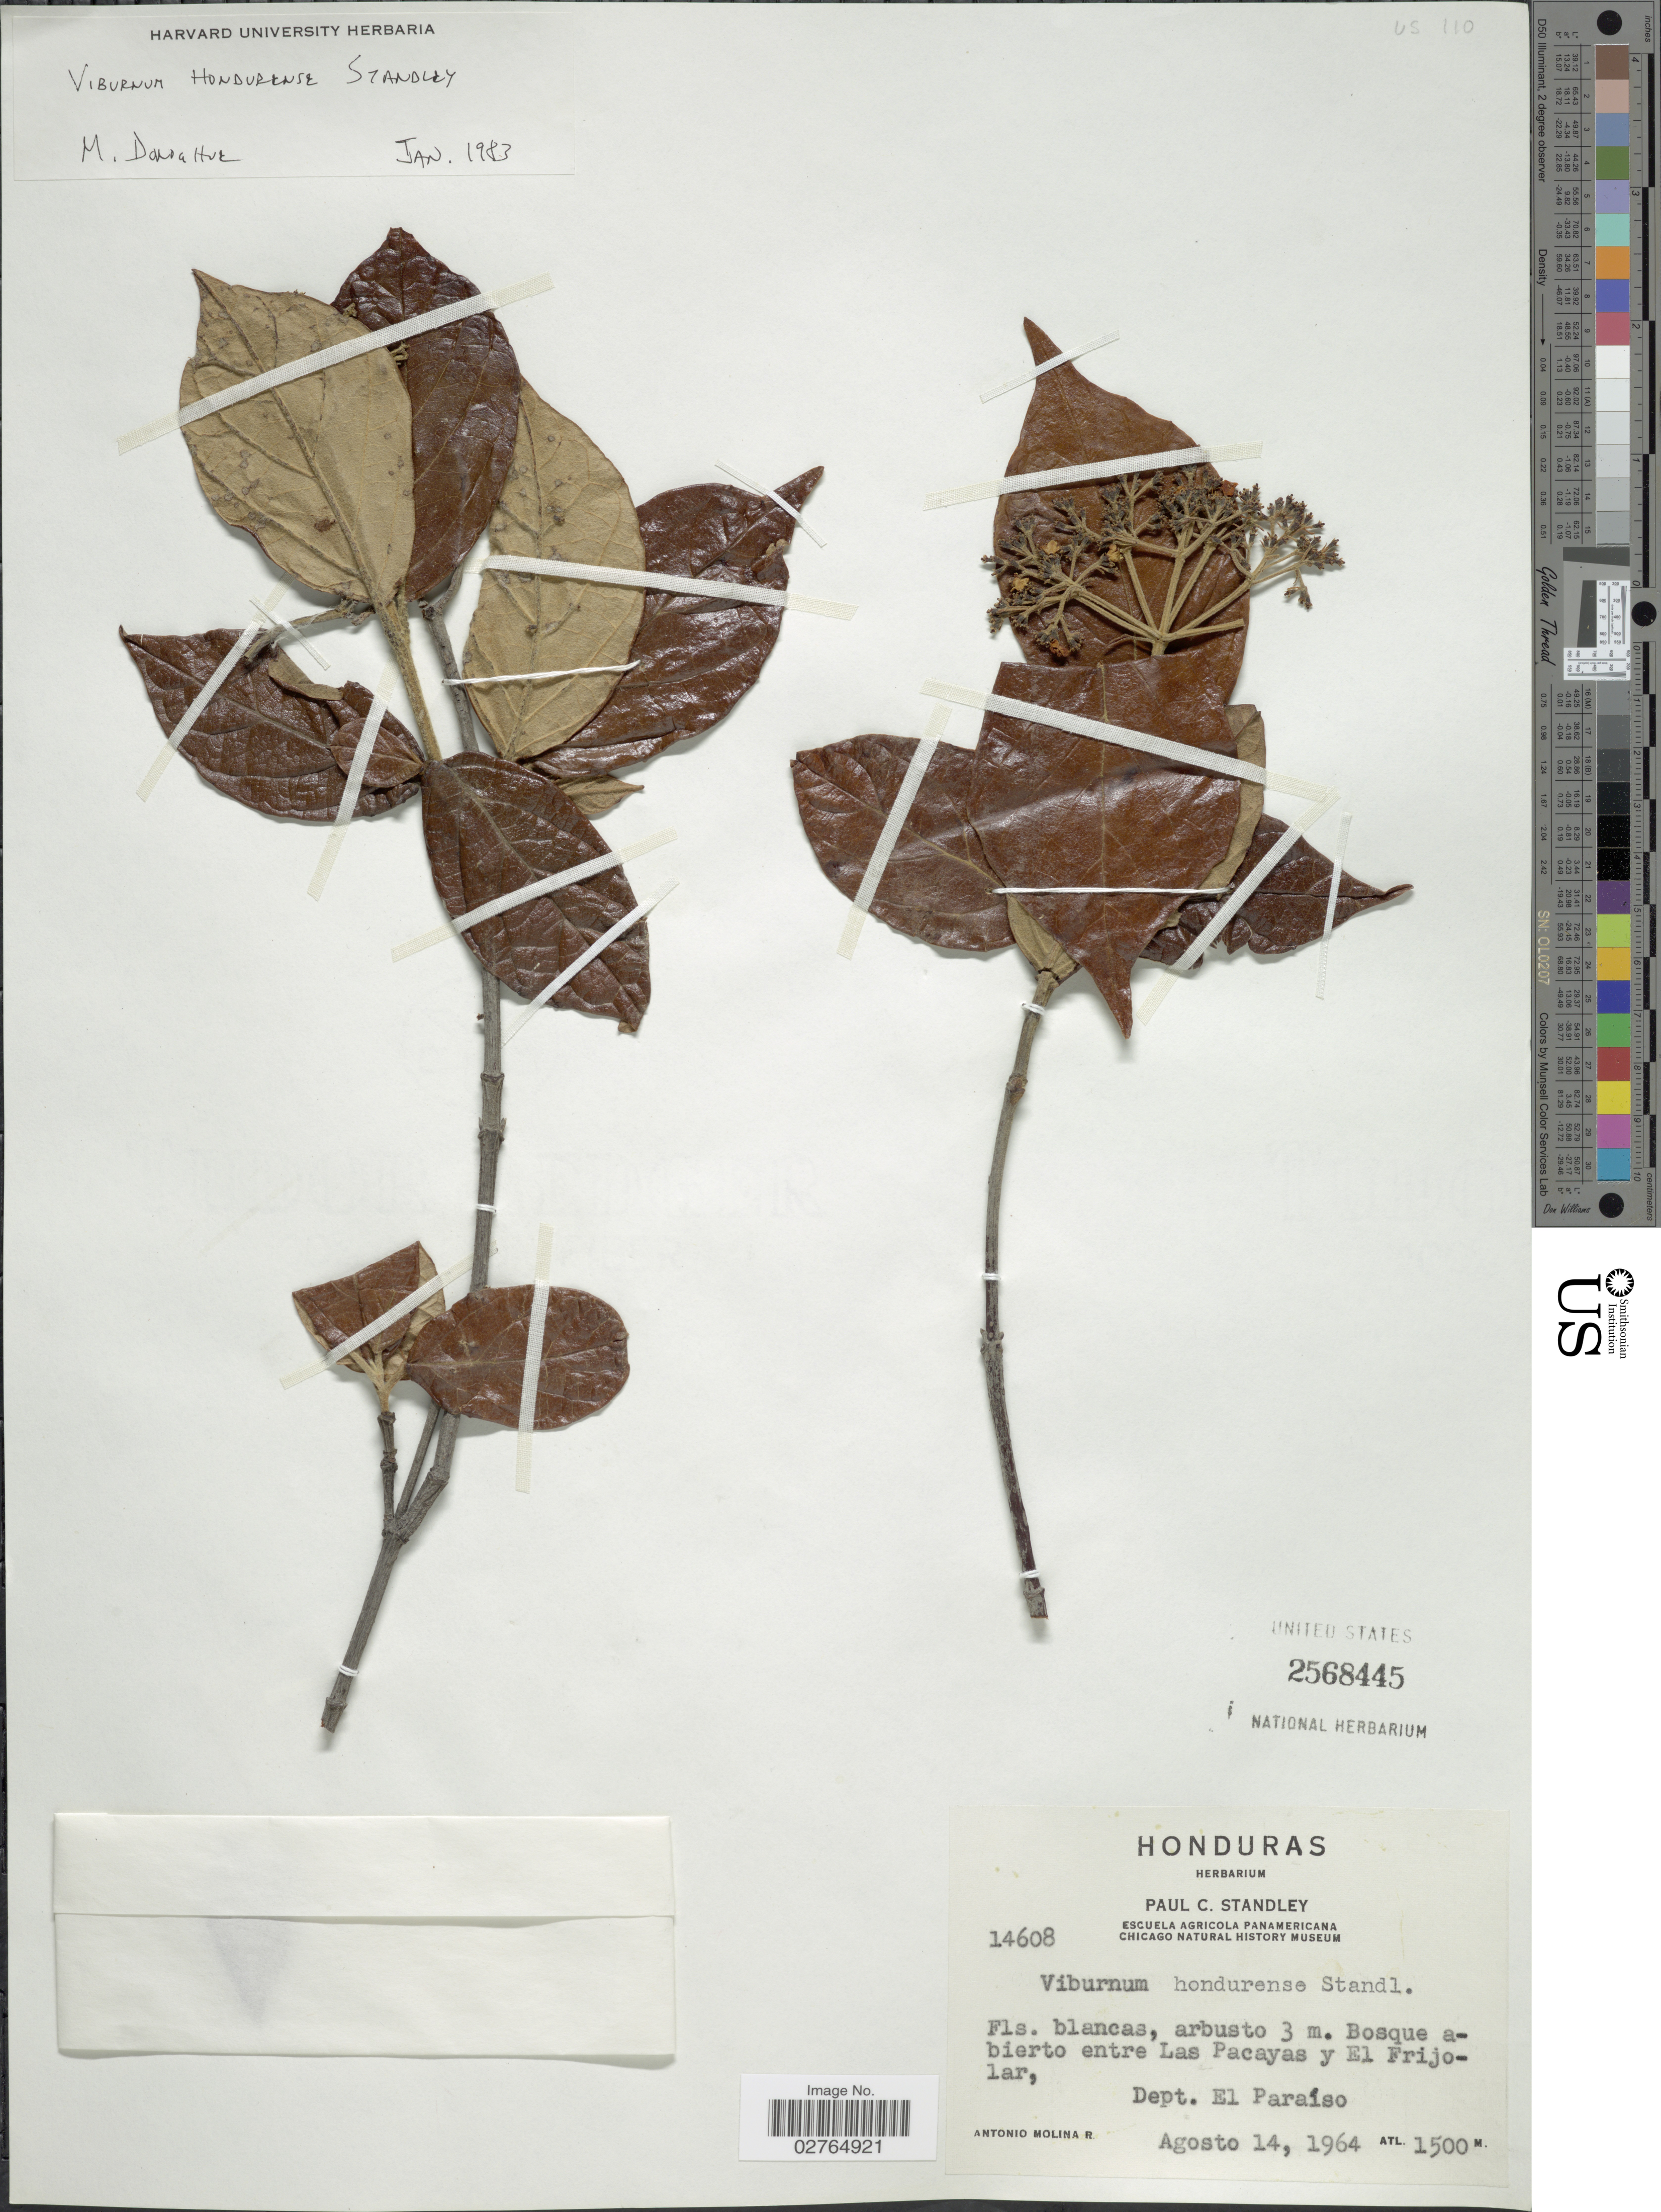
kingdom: Plantae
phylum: Tracheophyta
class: Magnoliopsida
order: Dipsacales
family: Viburnaceae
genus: Viburnum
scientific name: Viburnum hondurense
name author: Standl.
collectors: A. Molina R.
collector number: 14608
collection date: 1964-08-14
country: Honduras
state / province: El Paraíso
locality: Bosque abierto entre Las Pacayas y El Frijolar, Dept. El Paraíso.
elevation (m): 1500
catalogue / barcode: US 2568445